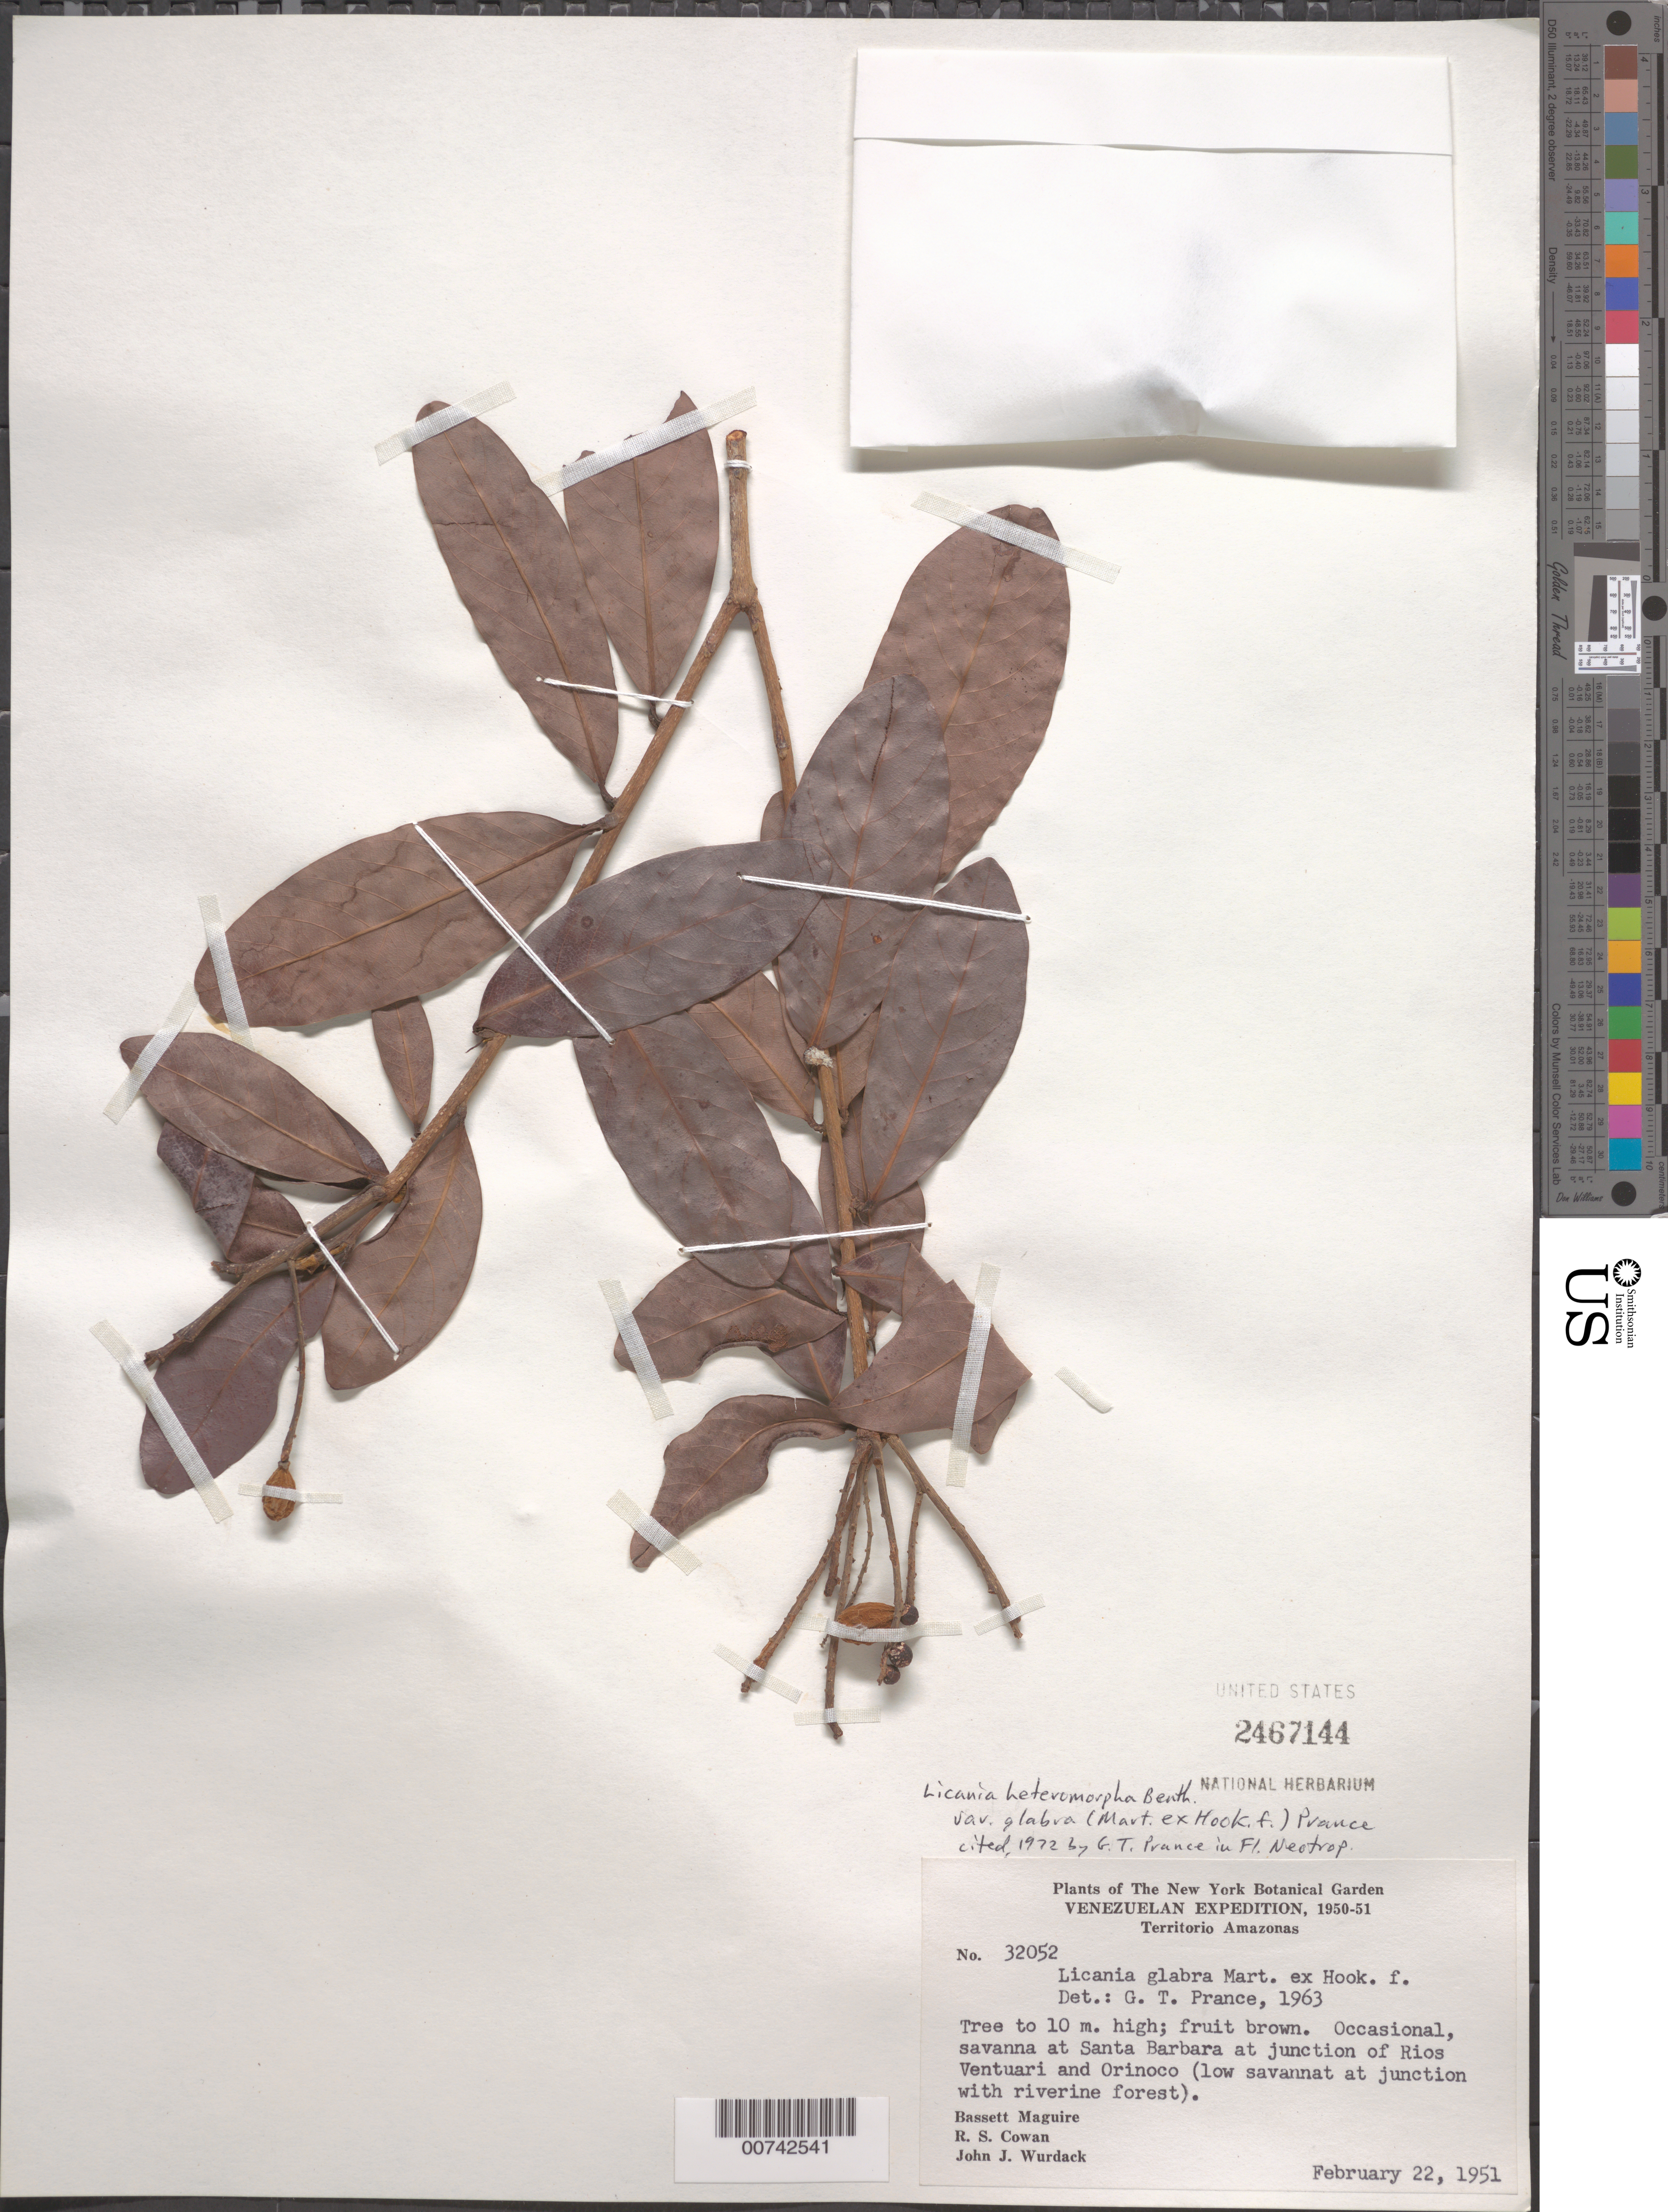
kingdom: Plantae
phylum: Tracheophyta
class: Magnoliopsida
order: Malpighiales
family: Chrysobalanaceae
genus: Hymenopus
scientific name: Hymenopus heteromorphus var. glabrus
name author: (Mart. ex Hook. f.) Sothers & Prance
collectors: B. Maguire, J. J. Wurdack & J. H. Cowan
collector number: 32052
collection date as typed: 22-Feb-51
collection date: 1951-02-22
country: Venezuela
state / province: Amazonas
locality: Santa Barbara Savanna, junction of Ríos Ventuari & Orinoco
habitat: Low savanna at junct. with riverine forest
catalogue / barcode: US 2467144